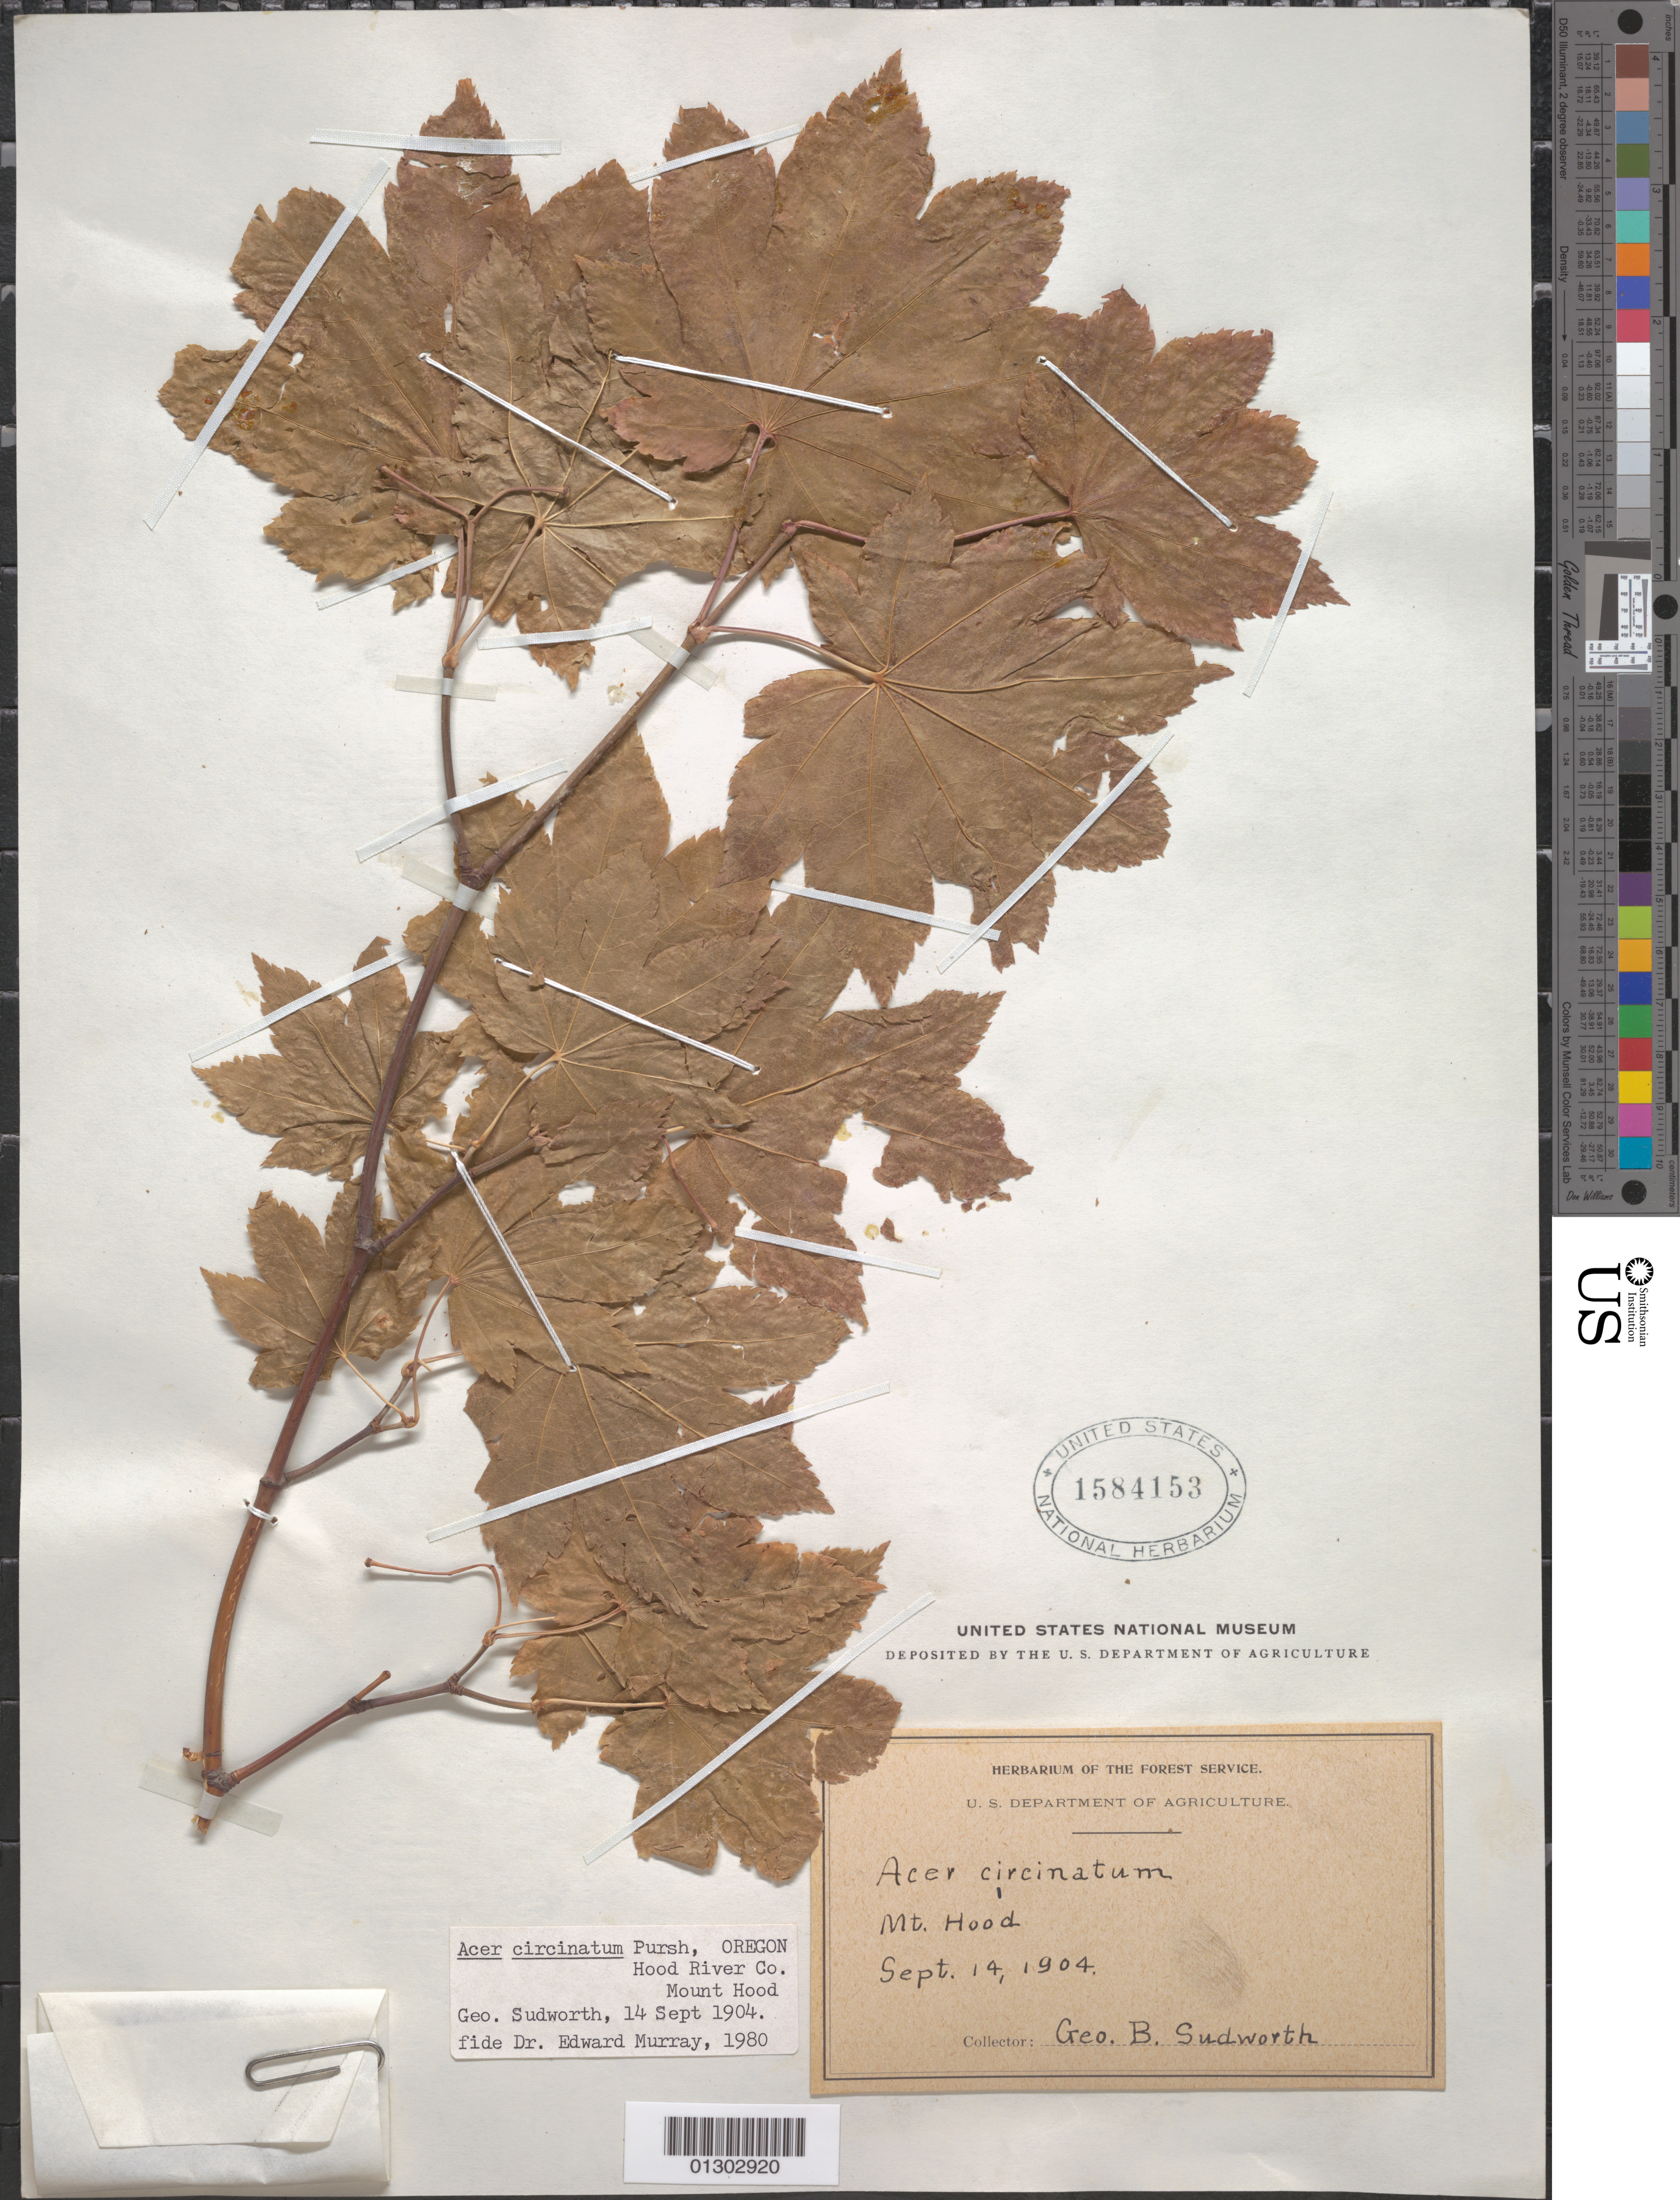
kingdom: Plantae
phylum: Tracheophyta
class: Magnoliopsida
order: Sapindales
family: Sapindaceae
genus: Acer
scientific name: Acer circinatum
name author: Pursh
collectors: G. B. Sudworth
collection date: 1904-09-14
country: United States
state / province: Oregon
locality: Mt. Hood.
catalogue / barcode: US 1584153